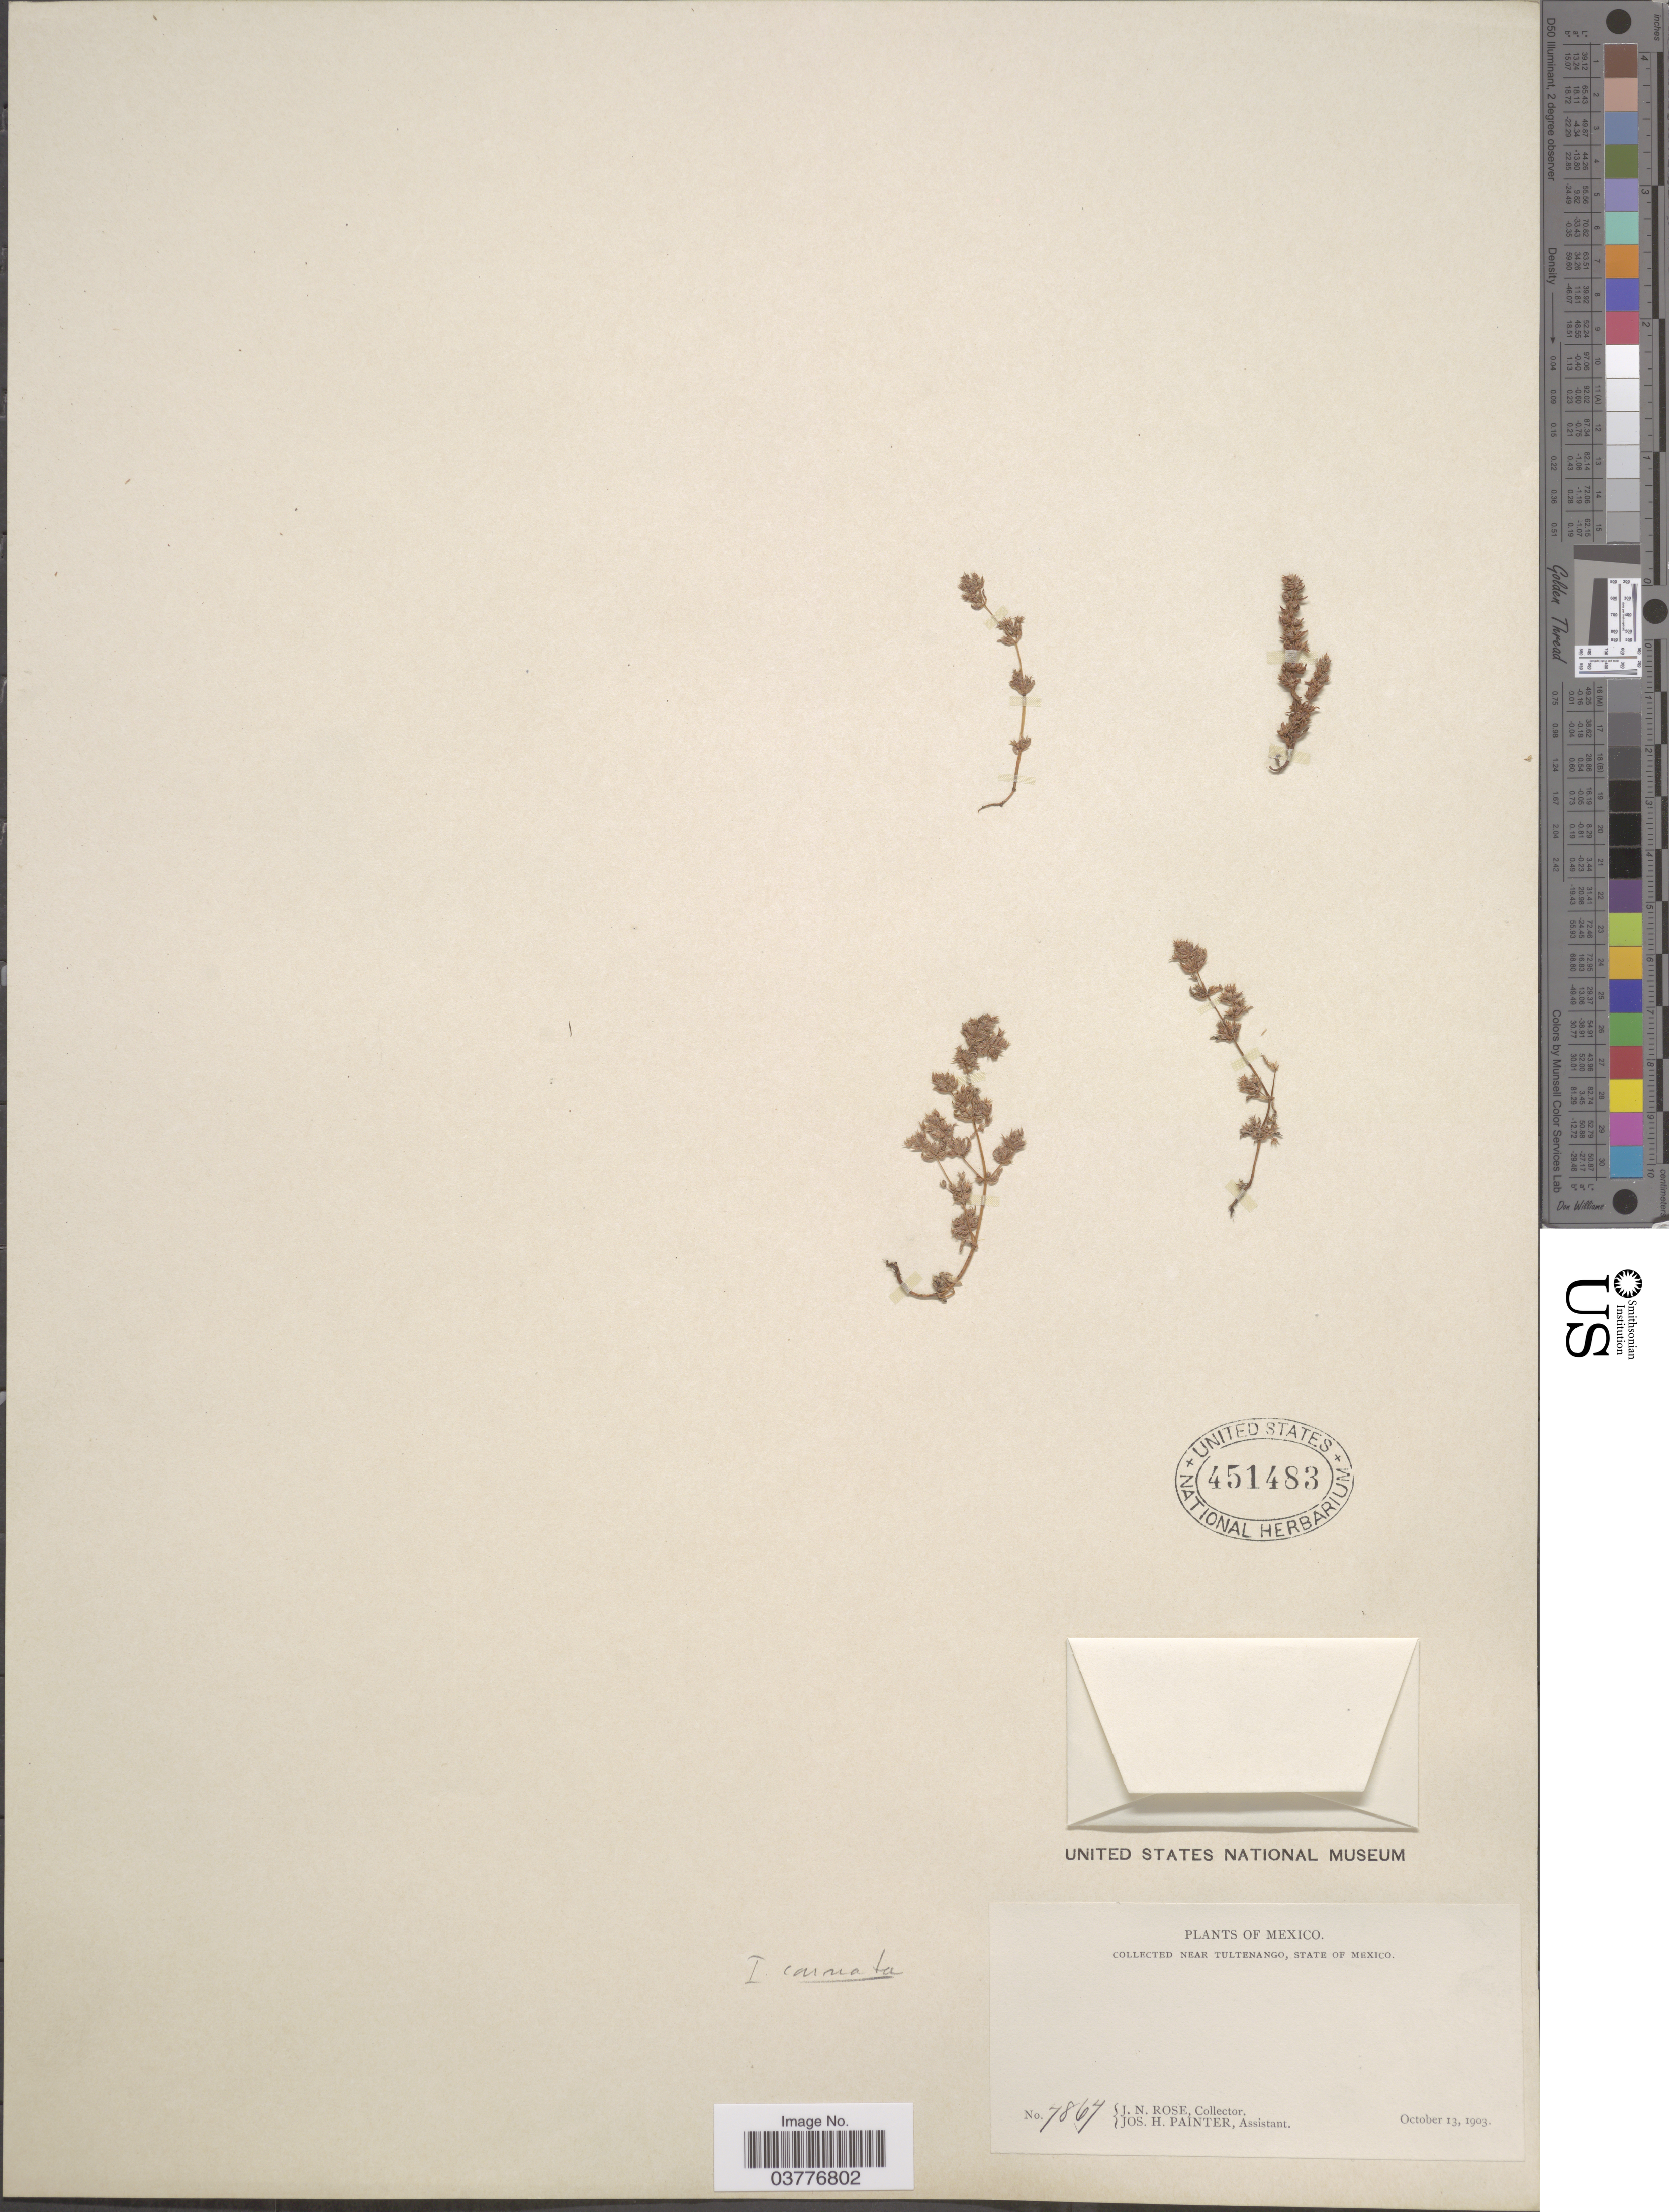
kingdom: Plantae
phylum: Tracheophyta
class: Magnoliopsida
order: Saxifragales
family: Crassulaceae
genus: Crassula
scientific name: Crassula connata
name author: (Ruiz & Pav.) A. Berger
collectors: J. N. Rose & J. H. Painter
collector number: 7867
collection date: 1903-10-13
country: Mexico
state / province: México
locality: Near Tultenango.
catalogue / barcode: US 451483